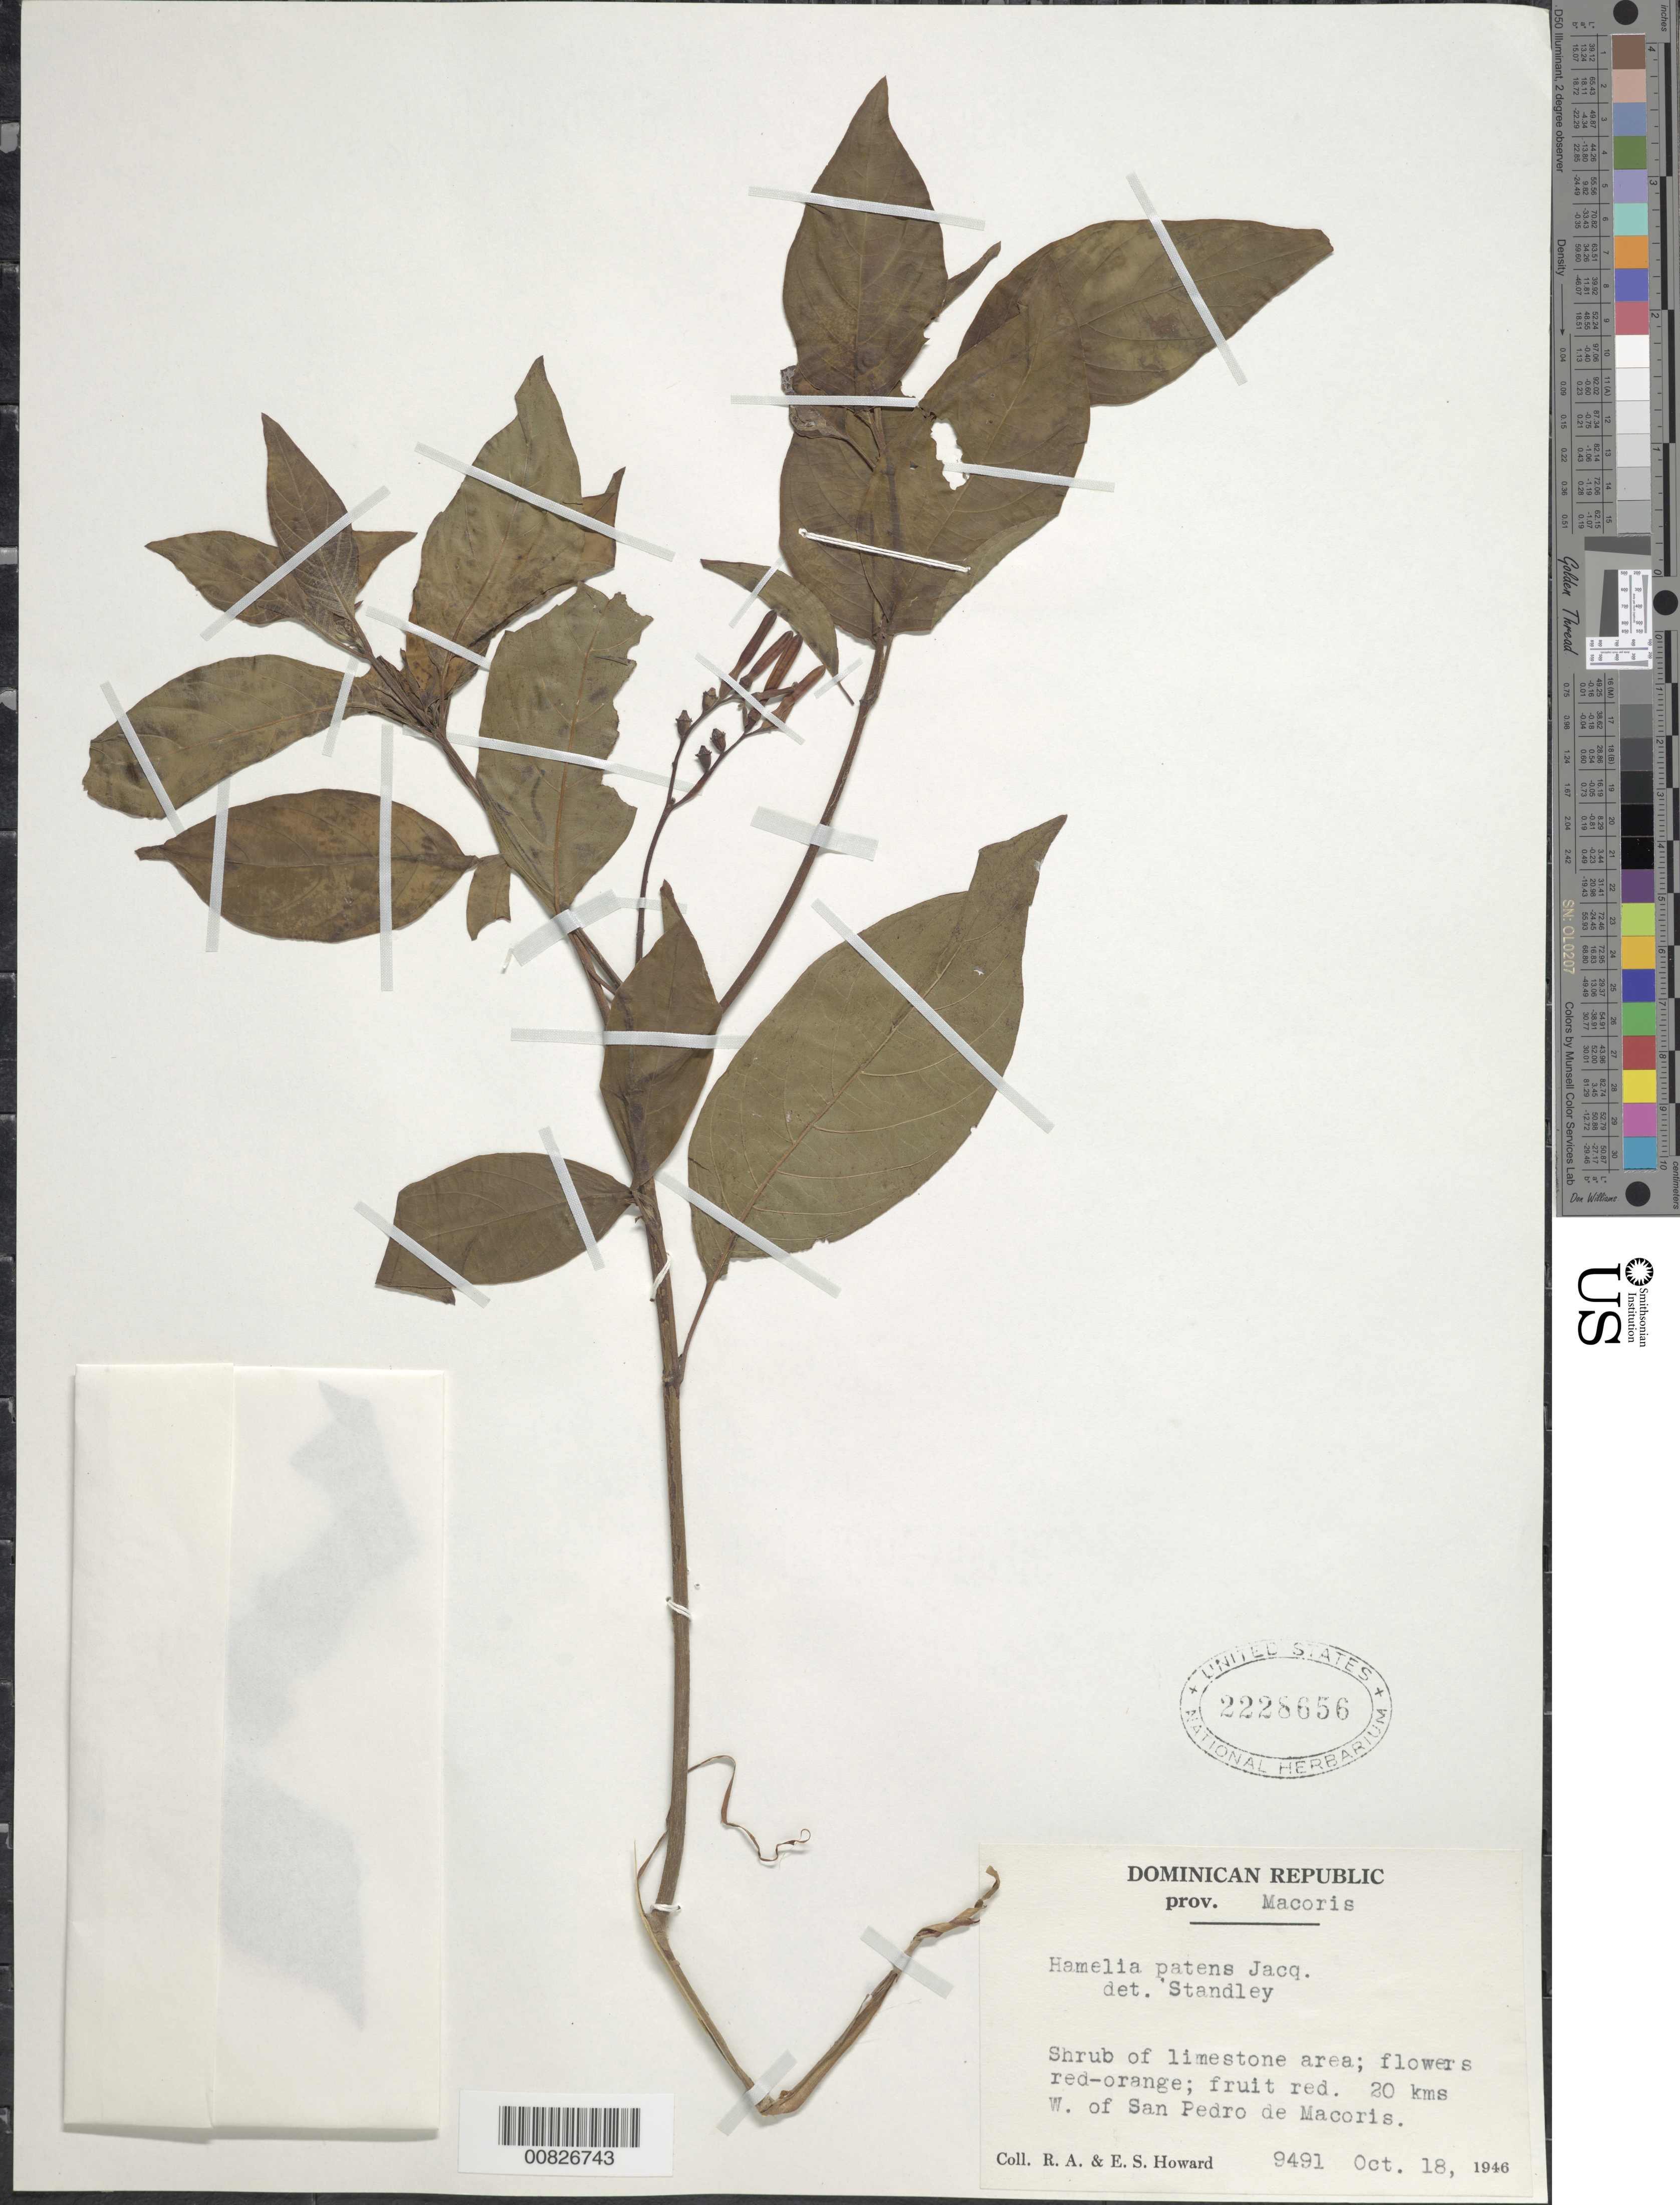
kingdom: Plantae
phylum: Tracheophyta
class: Magnoliopsida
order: Gentianales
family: Rubiaceae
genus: Hamelia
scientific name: Hamelia patens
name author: Jacq.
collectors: R. A. Howard & E. S. Howard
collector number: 9491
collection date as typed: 18 Oct 1946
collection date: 1946-10-18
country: Dominican Republic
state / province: San Pedro de Macoris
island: Hispaniola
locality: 20 kms W of San Pedro de Macoris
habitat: Limestone area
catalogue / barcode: US 2228656